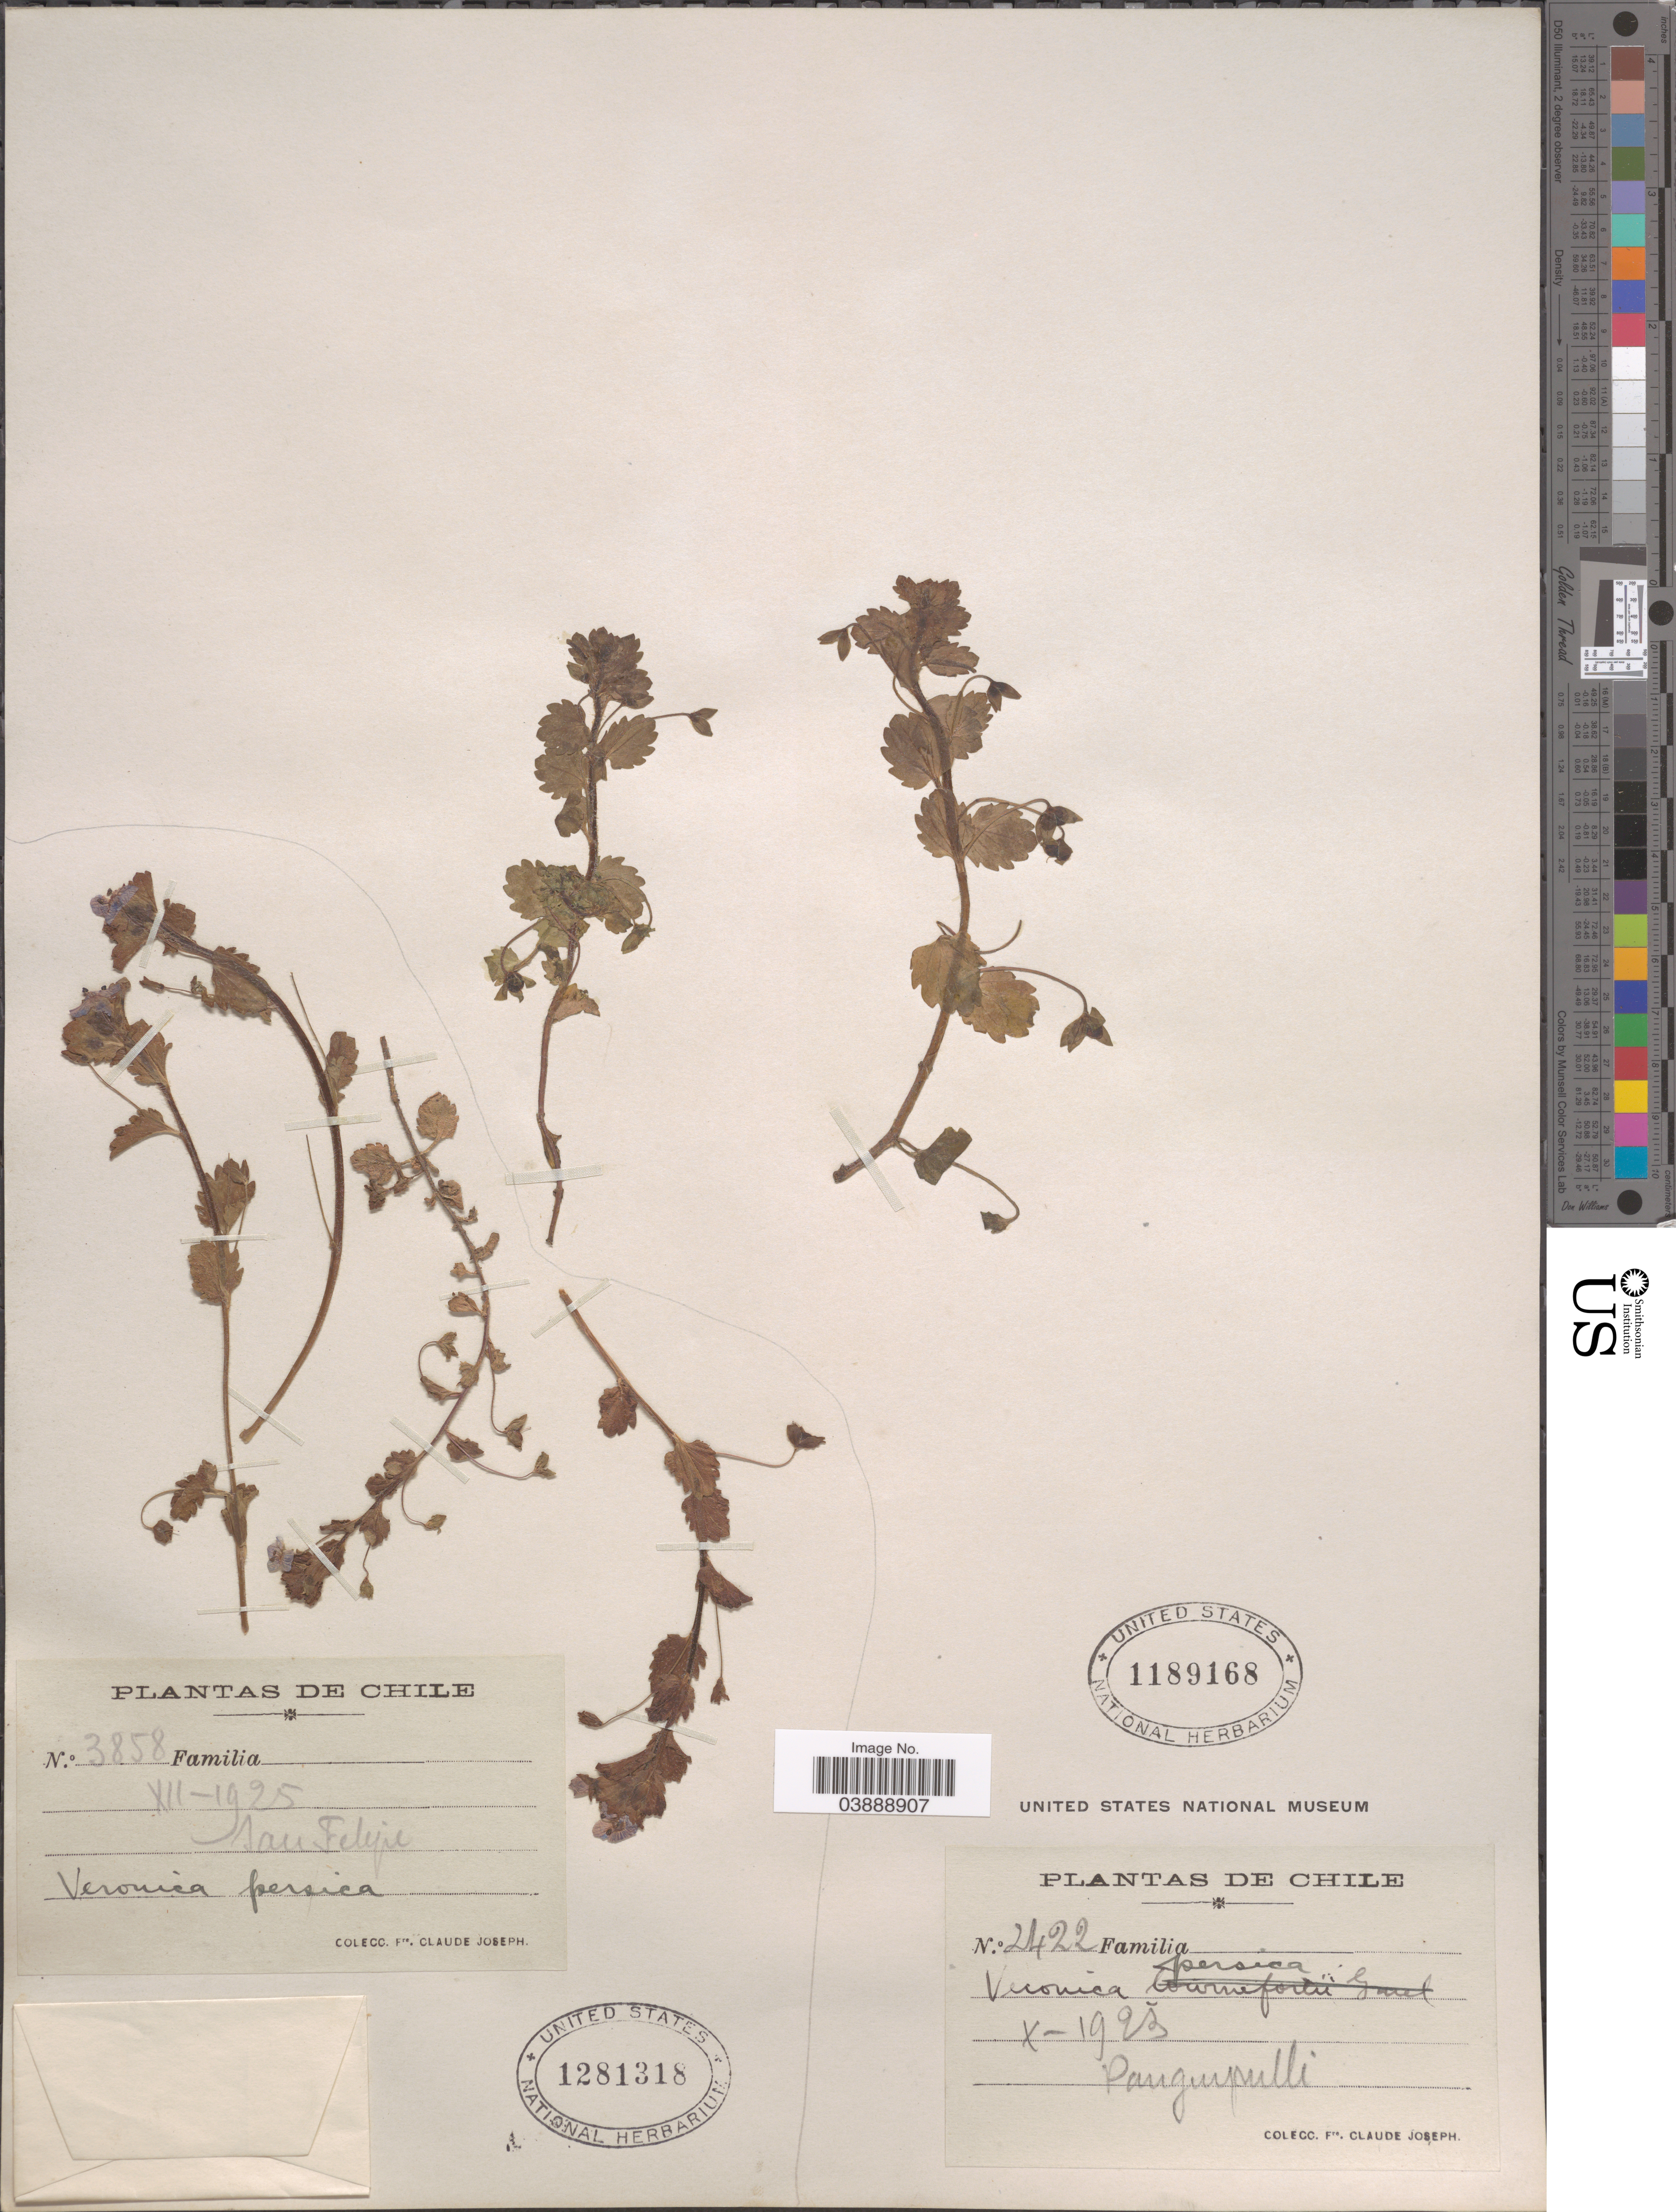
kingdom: Plantae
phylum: Tracheophyta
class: Magnoliopsida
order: Lamiales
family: Plantaginaceae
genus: Veronica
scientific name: Veronica persica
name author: Poir.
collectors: Bro. Claude-Joseph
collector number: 2422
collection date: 1925-10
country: Chile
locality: Panguipulli.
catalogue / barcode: US 1189168-2